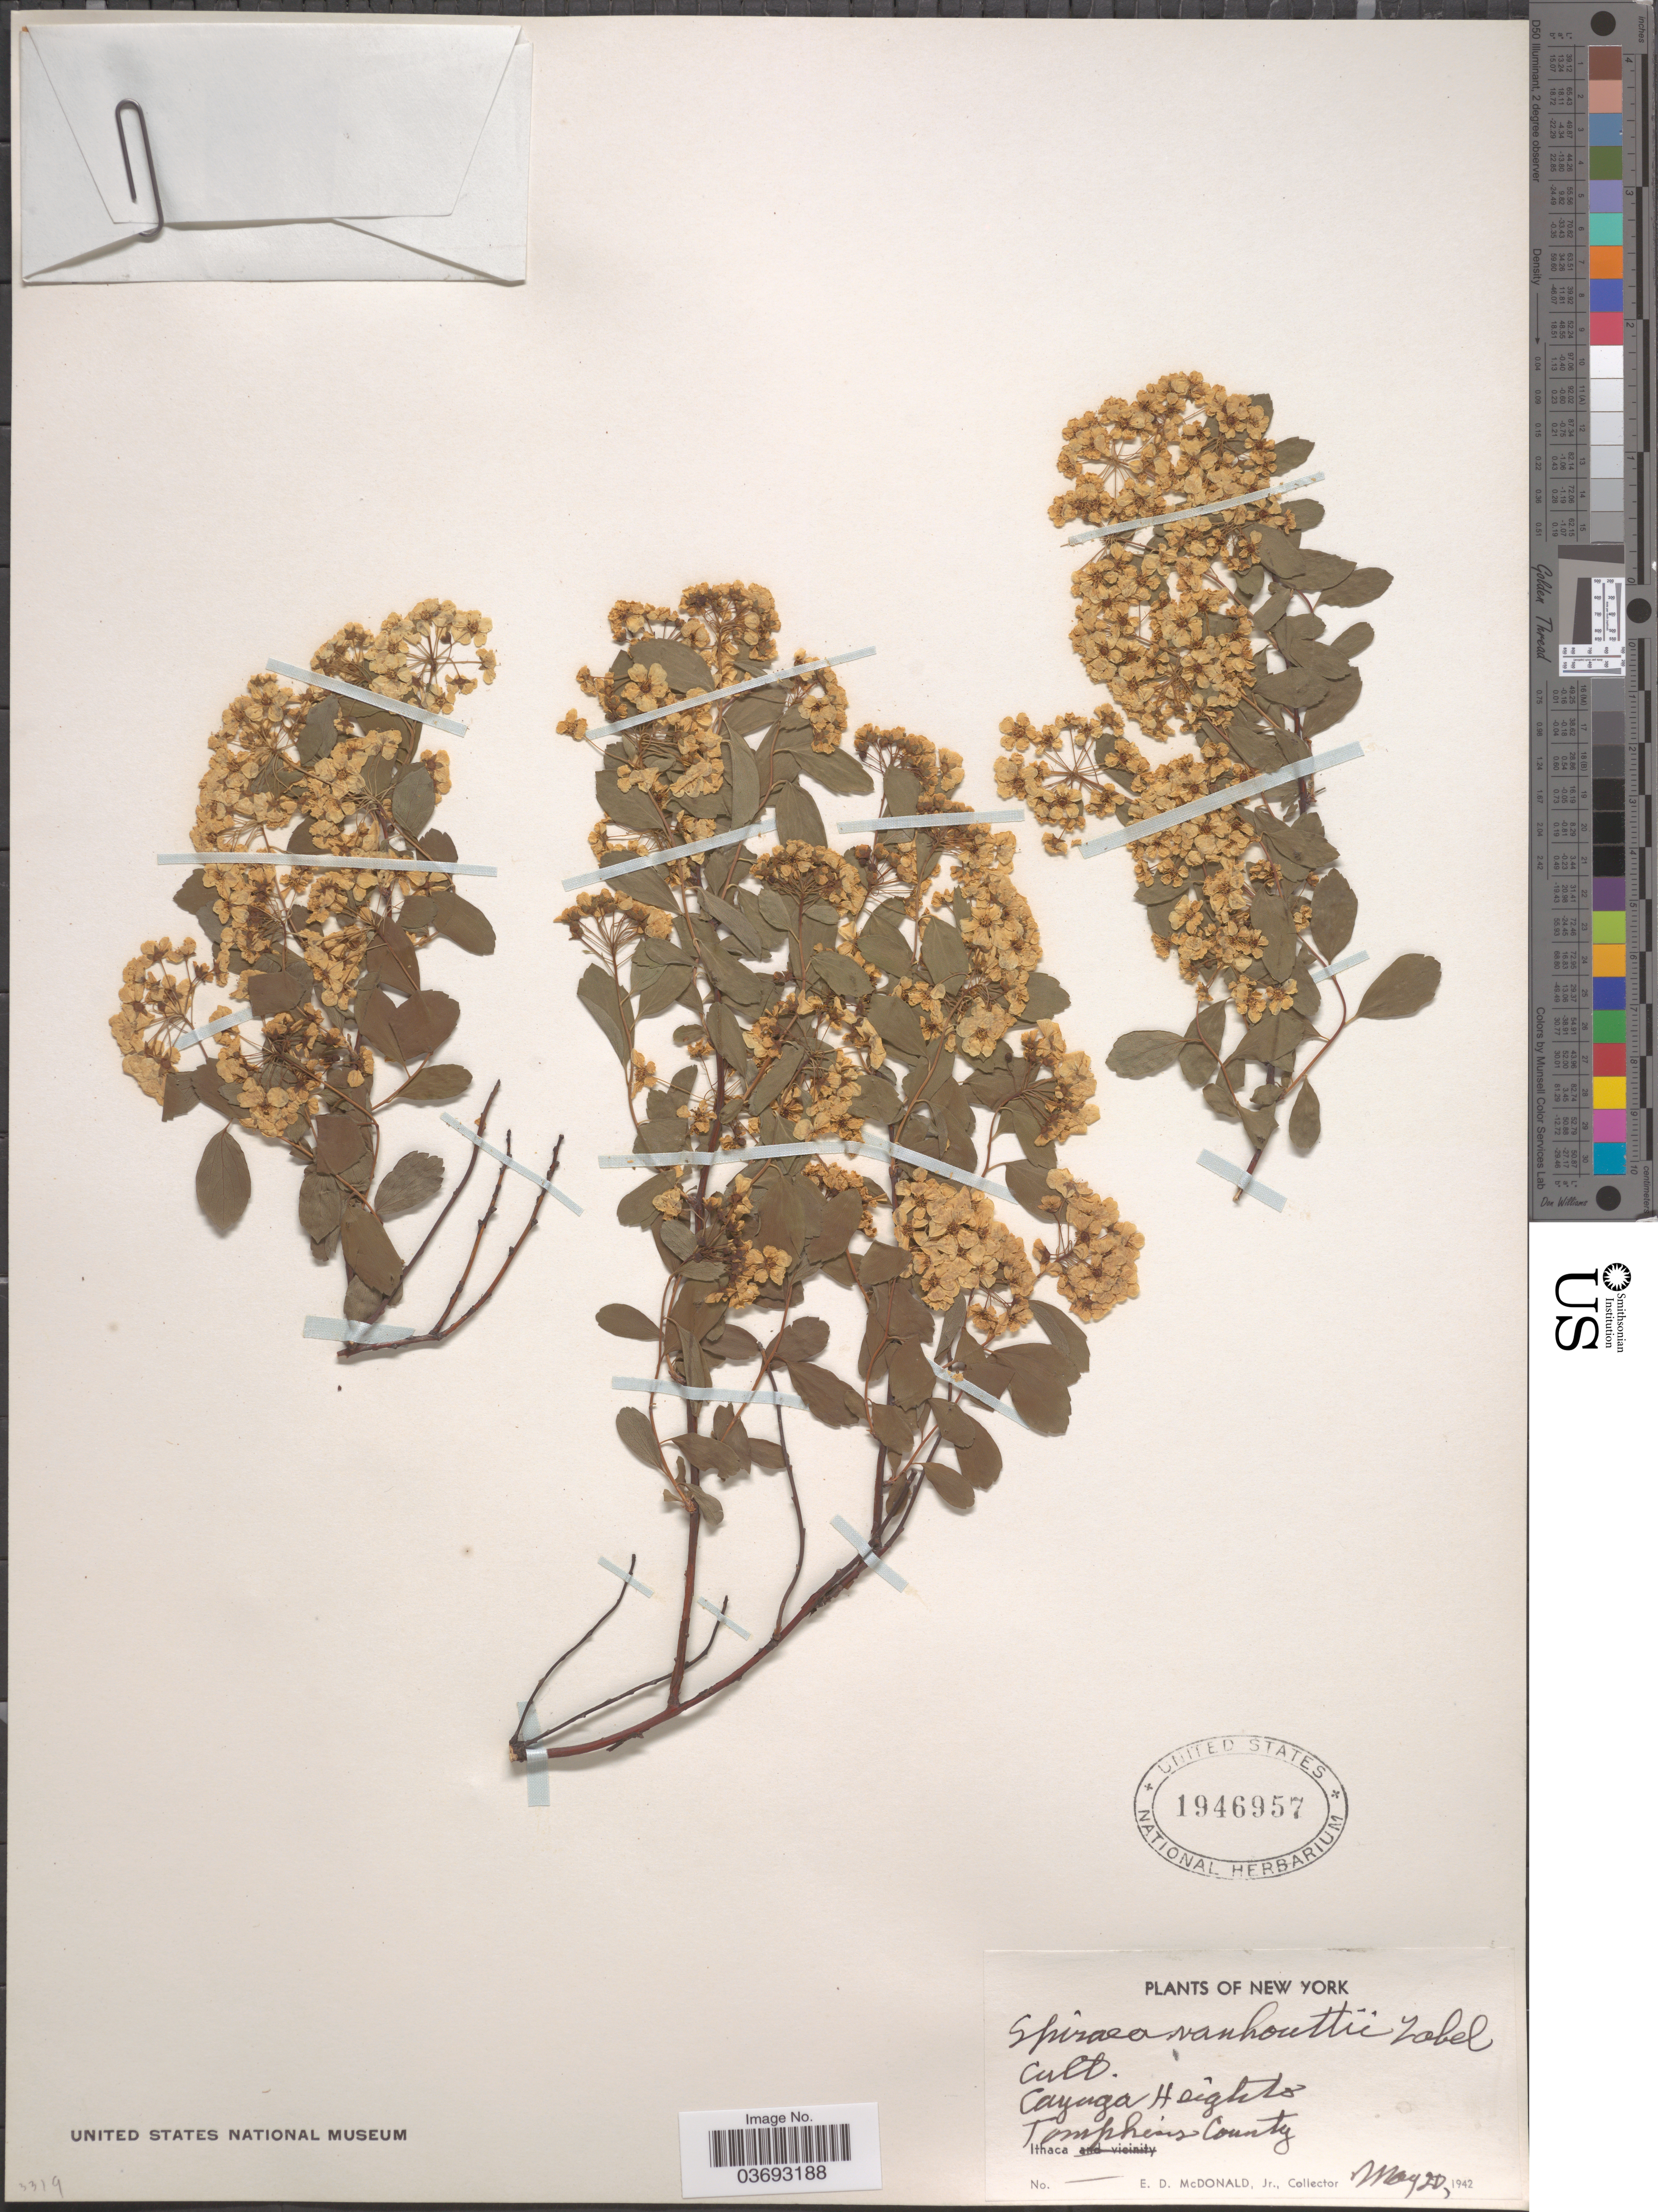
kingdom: Plantae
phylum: Tracheophyta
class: Magnoliopsida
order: Rosales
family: Rosaceae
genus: Spiraea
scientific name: Spiraea x vanhouttei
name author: (Briot) Carrière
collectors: E. D. McDonald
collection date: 1942-05-20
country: United States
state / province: New York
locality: Cayuga Heights. Tompkins County. Ithaca.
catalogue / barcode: US 1946957